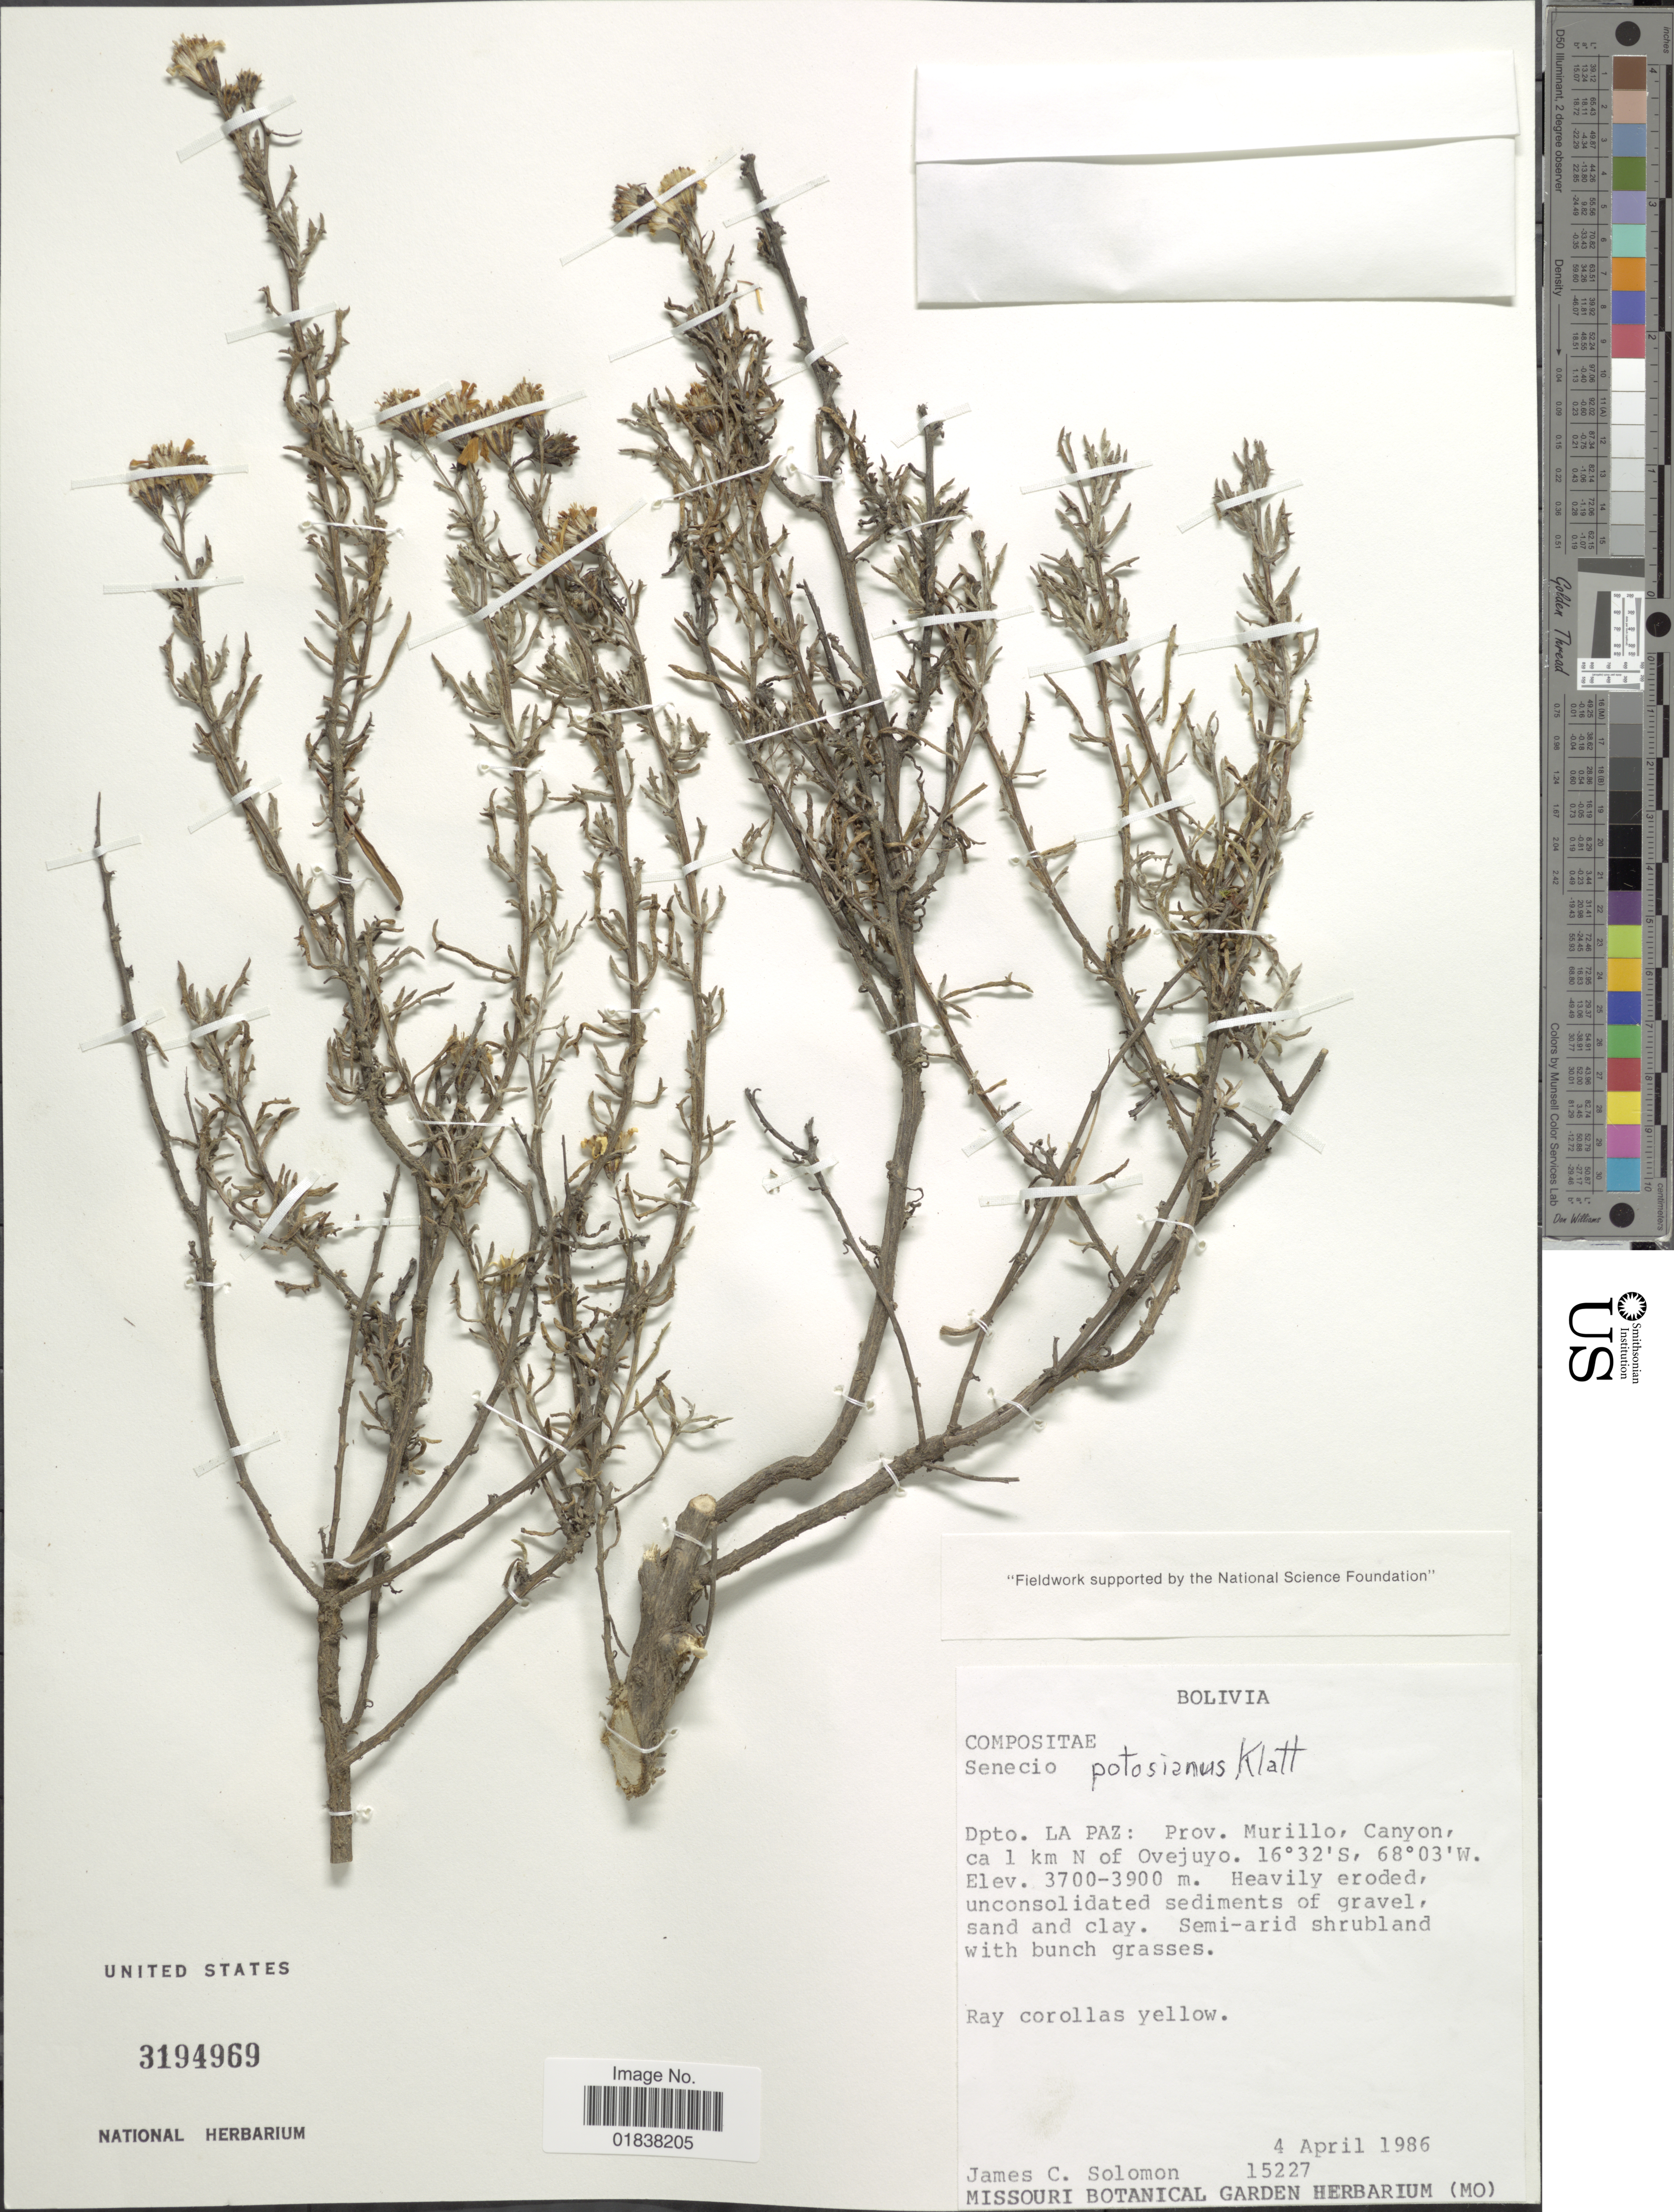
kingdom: Plantae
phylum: Tracheophyta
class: Magnoliopsida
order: Asterales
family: Asteraceae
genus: Senecio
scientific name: Senecio potosianus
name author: Klatt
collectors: J. C. Solomon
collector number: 15227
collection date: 1986-04-04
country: Bolivia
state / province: La Paz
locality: Prov. Murillo, Canyon, ca 1 km N of Ovejuyo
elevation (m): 3700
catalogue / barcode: US 3194969